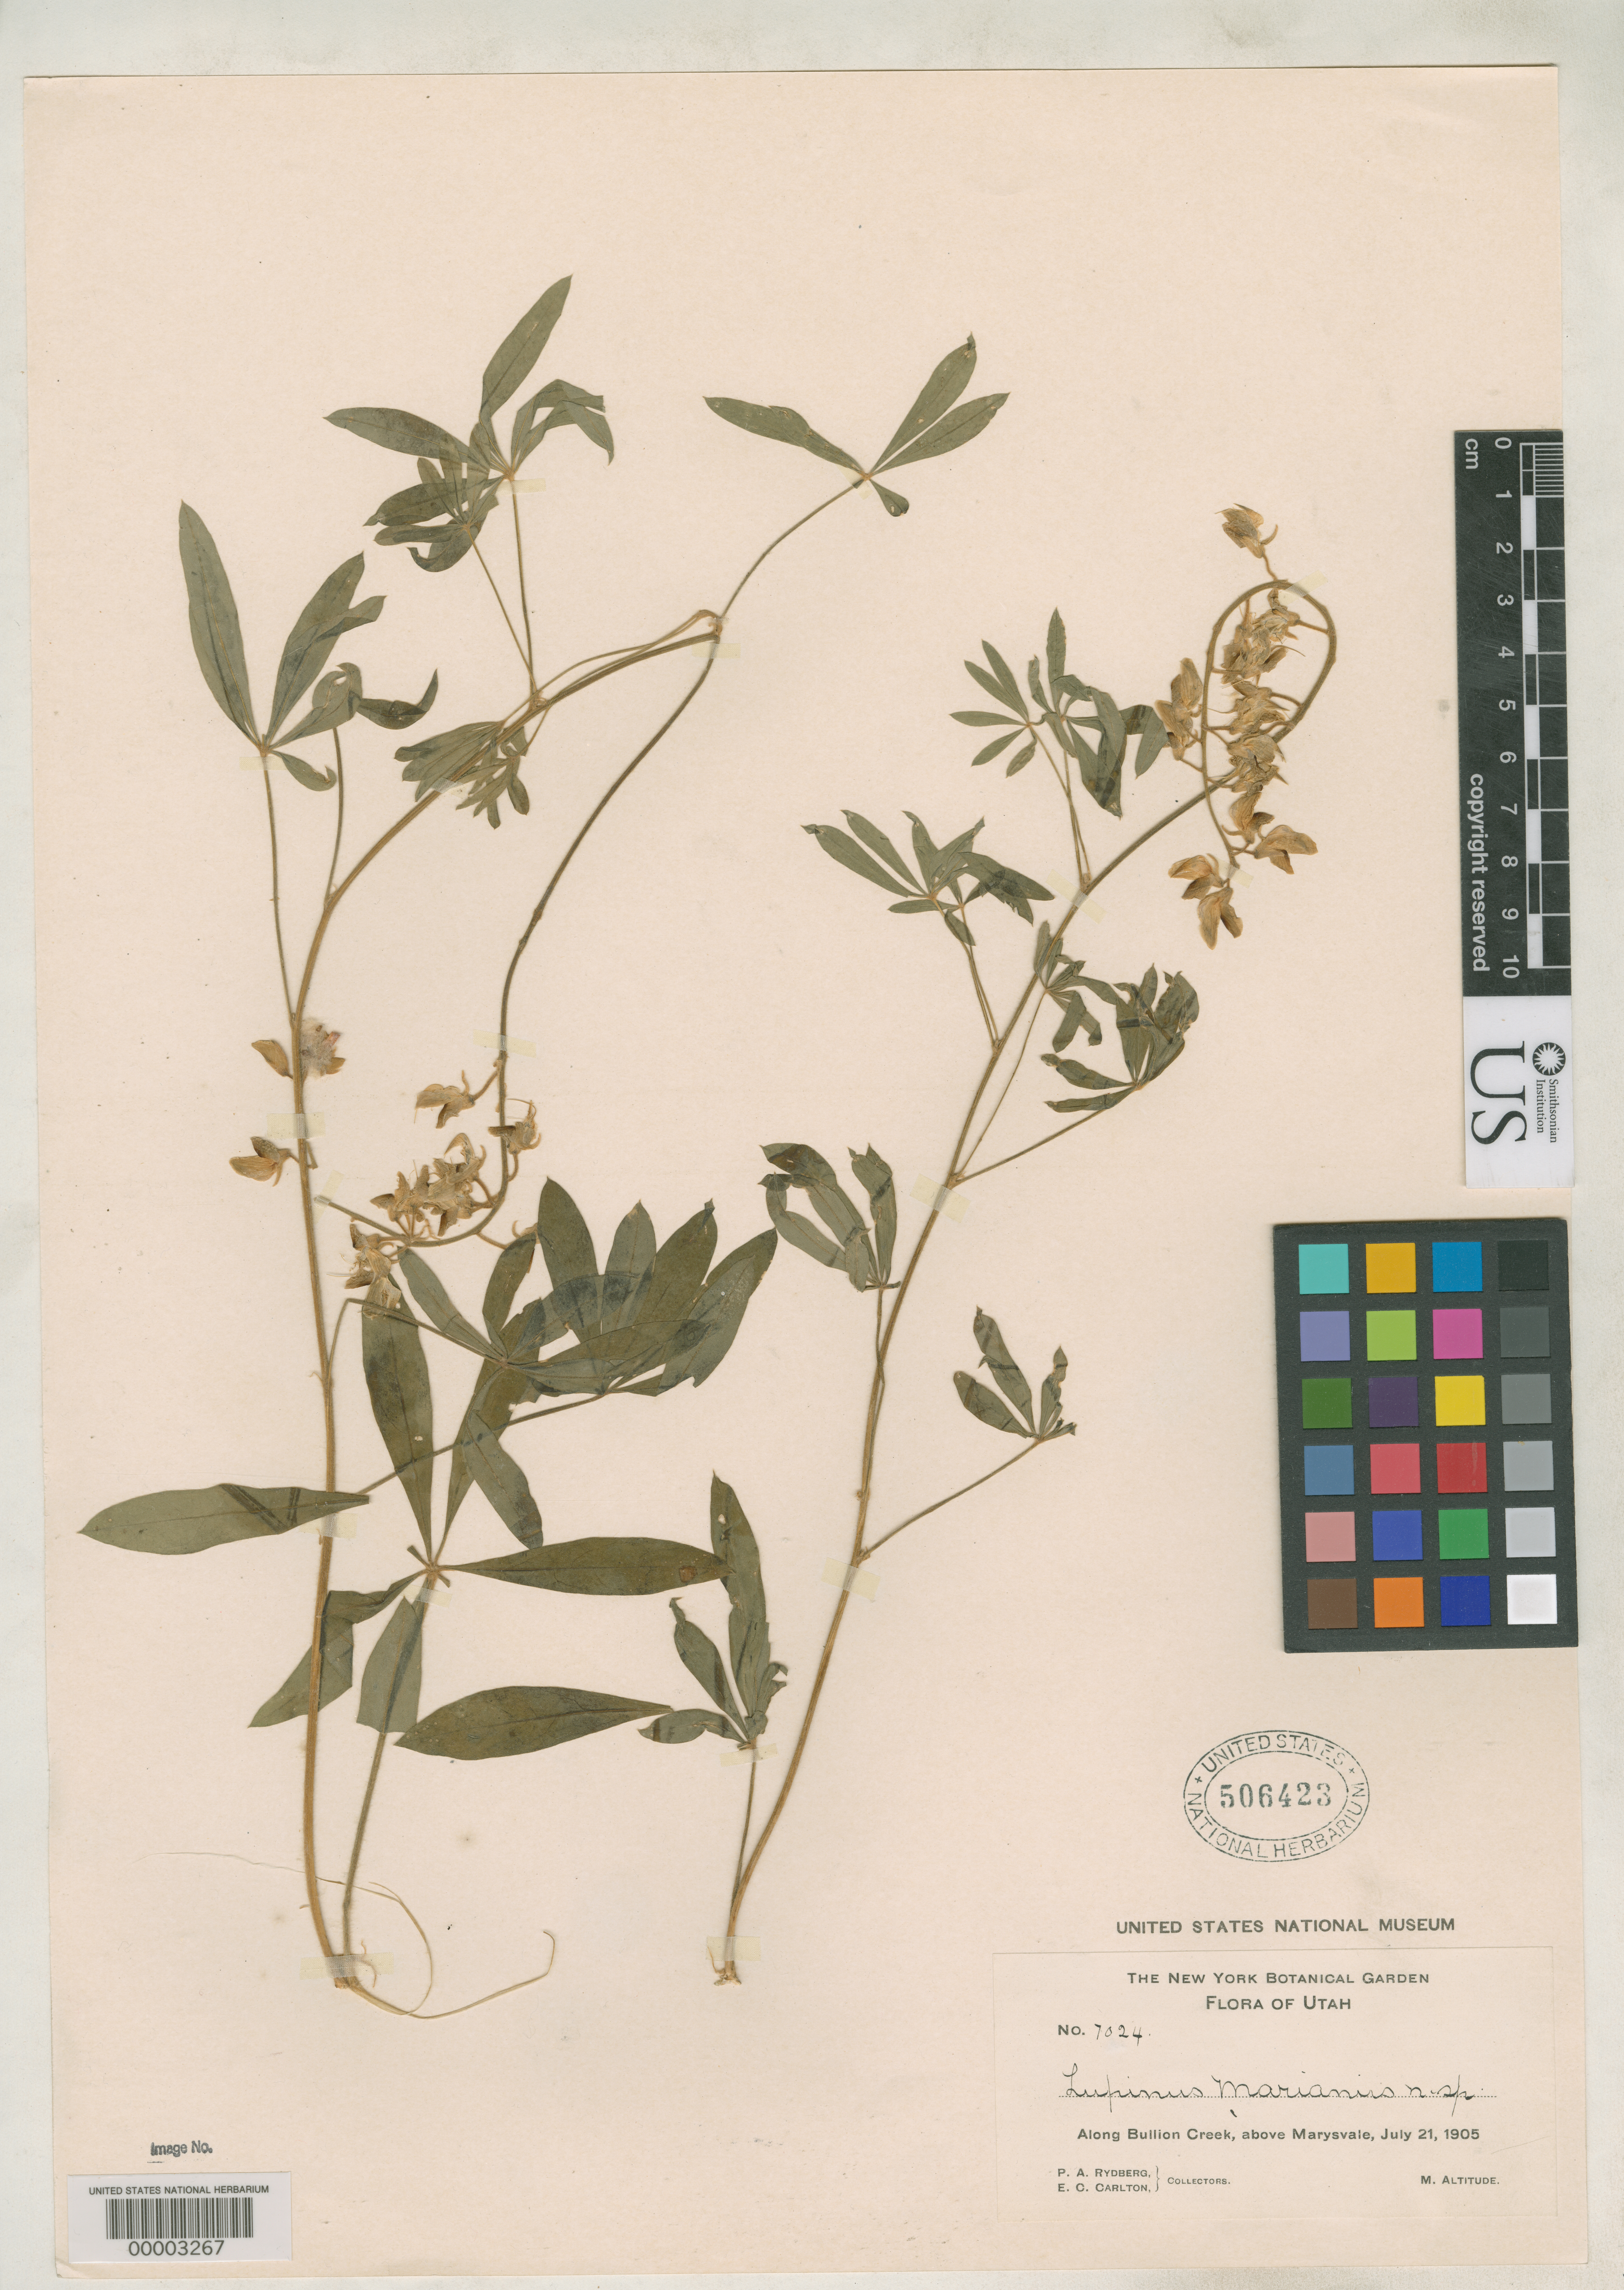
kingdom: Plantae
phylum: Tracheophyta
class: Magnoliopsida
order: Fabales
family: Fabaceae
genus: Lupinus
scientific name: Lupinus marianus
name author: Rydb.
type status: Isotype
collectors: P. A. Rydberg & E. Carlton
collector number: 7024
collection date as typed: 21 Jul 1905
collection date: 1905-07-21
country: United States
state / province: Utah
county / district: Piute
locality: Bullion Creek above Marysvale.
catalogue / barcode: US 506423